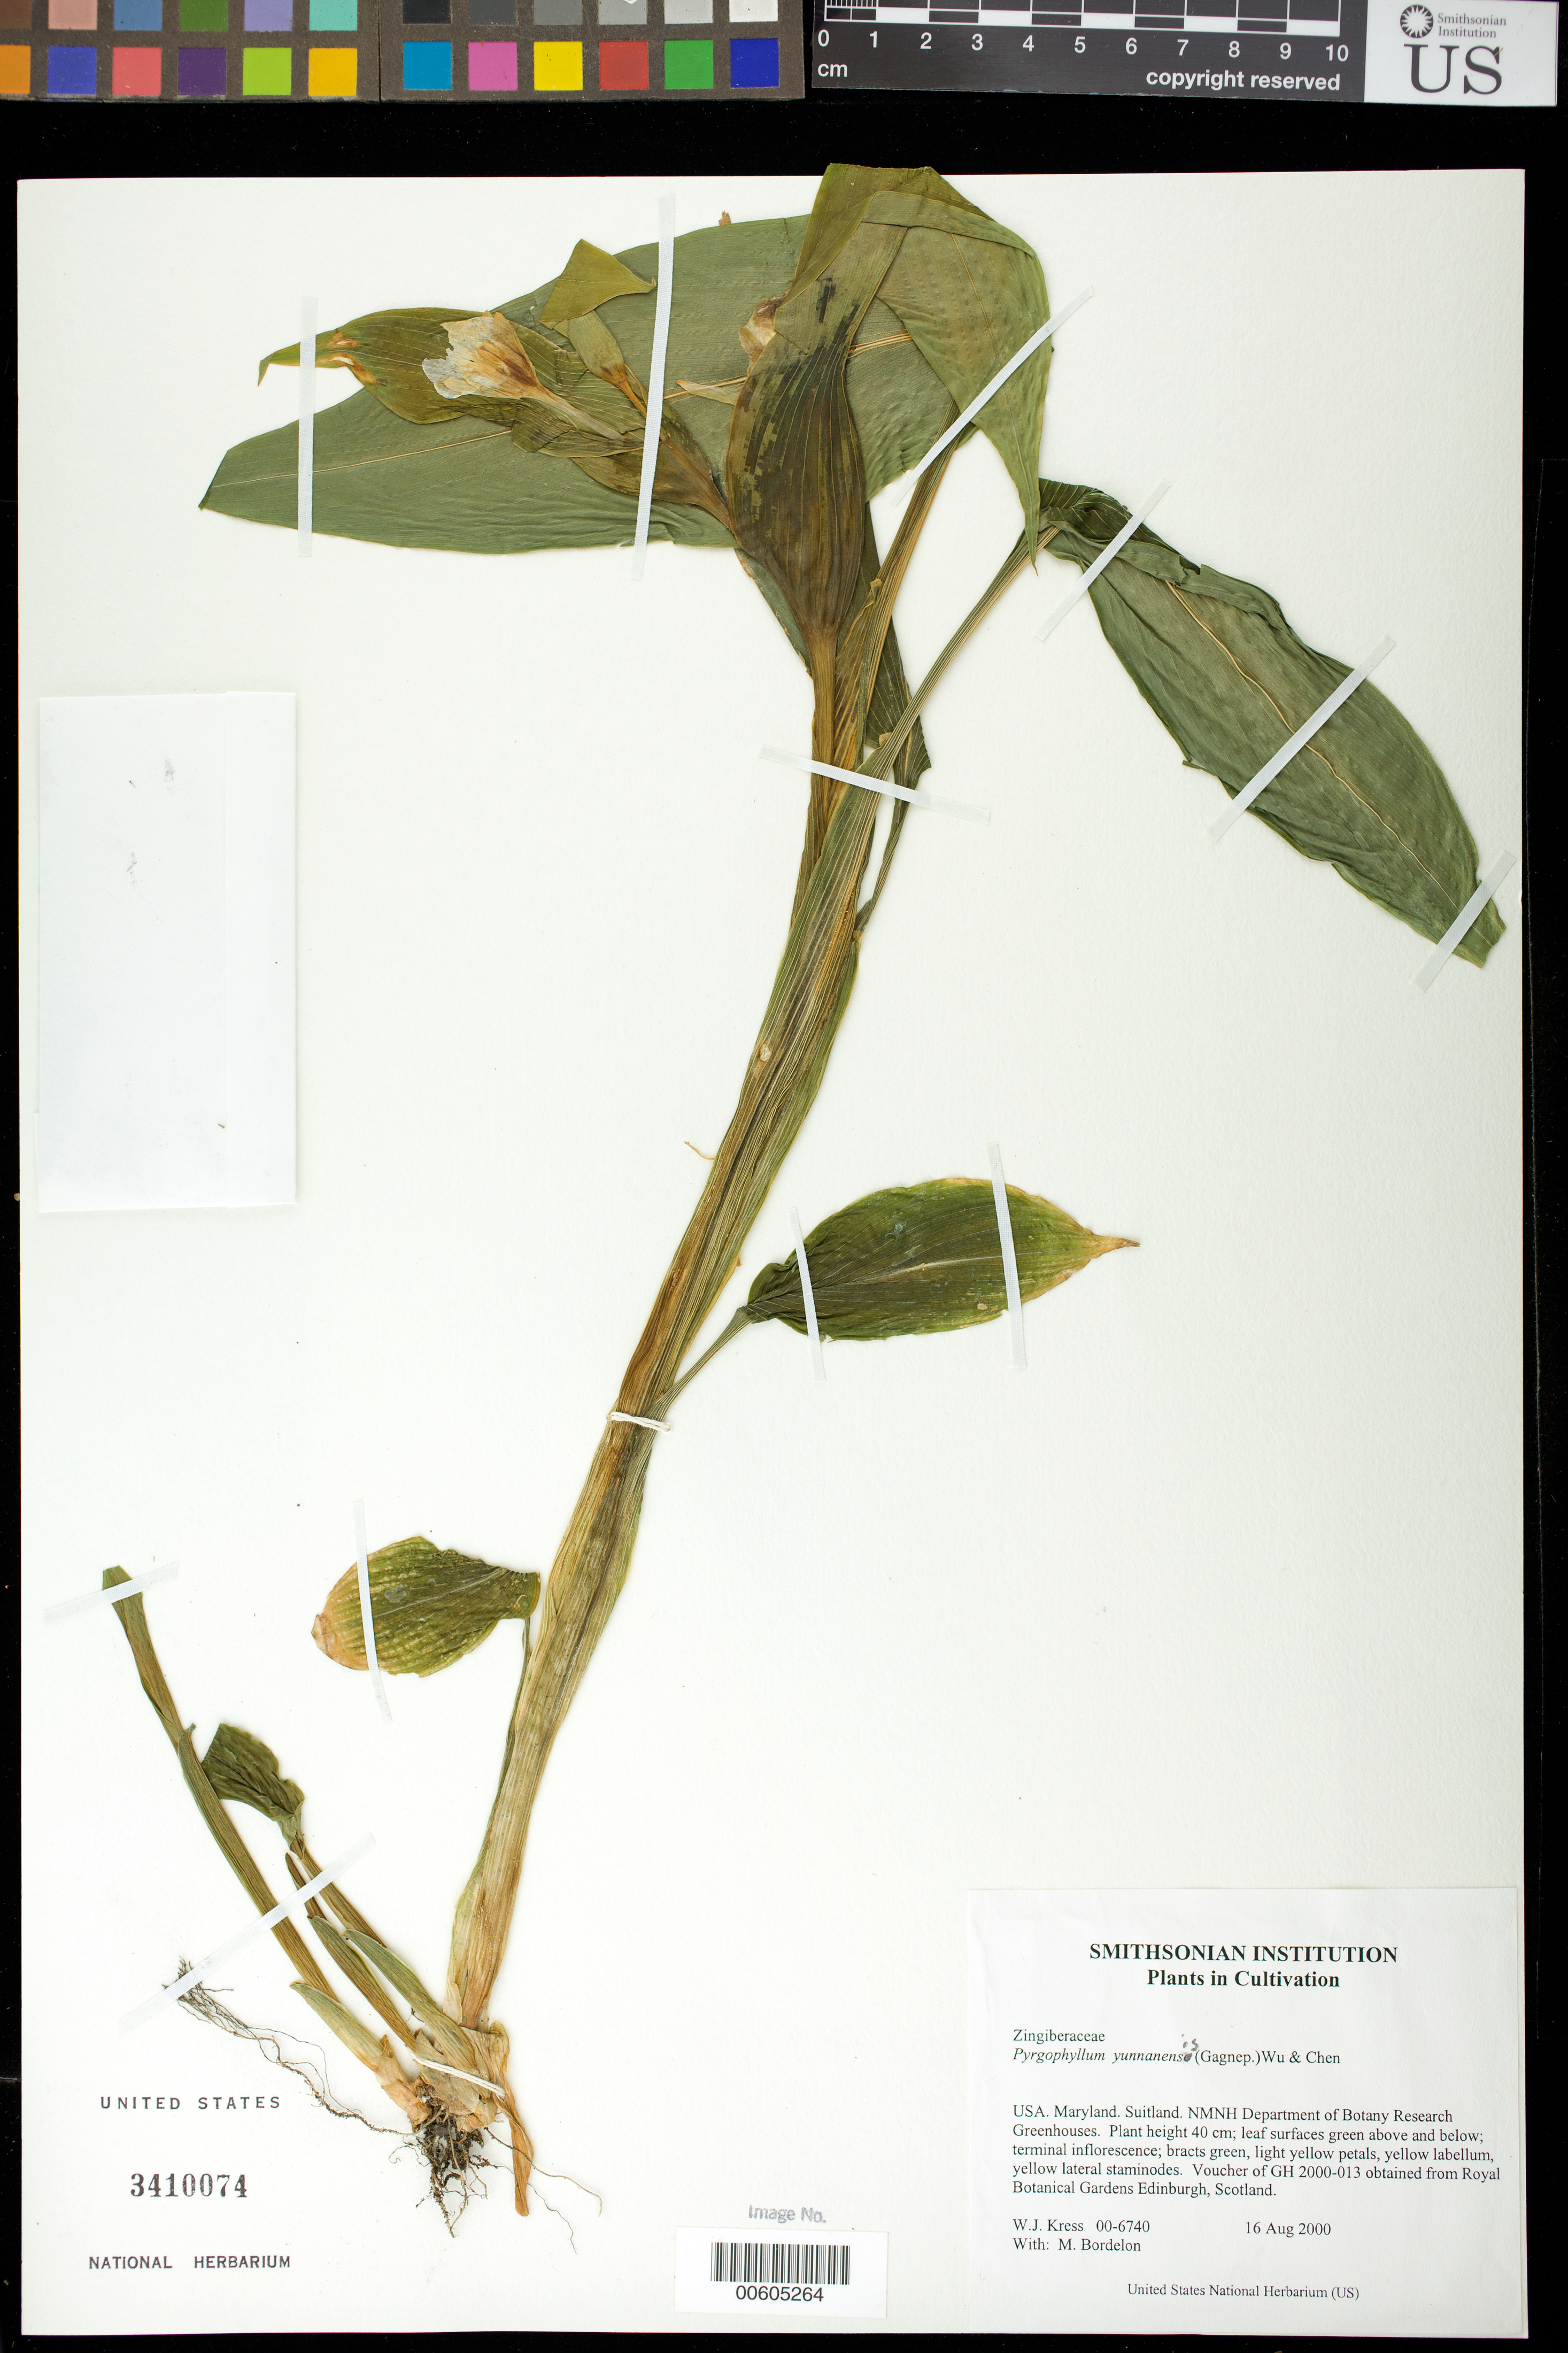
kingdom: Plantae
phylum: Tracheophyta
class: Liliopsida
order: Zingiberales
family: Zingiberaceae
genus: Pyrgophyllum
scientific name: Pyrgophyllum yunnanense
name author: (Gagnep.) T.L. Wu & Z.Y. Chen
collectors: W. J. Kress & M. Bordelon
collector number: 00-6740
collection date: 2000-08-16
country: United States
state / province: Maryland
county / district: Prince George's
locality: NMNH Botany Research Greenhouses. Suitland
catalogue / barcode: US 3410074